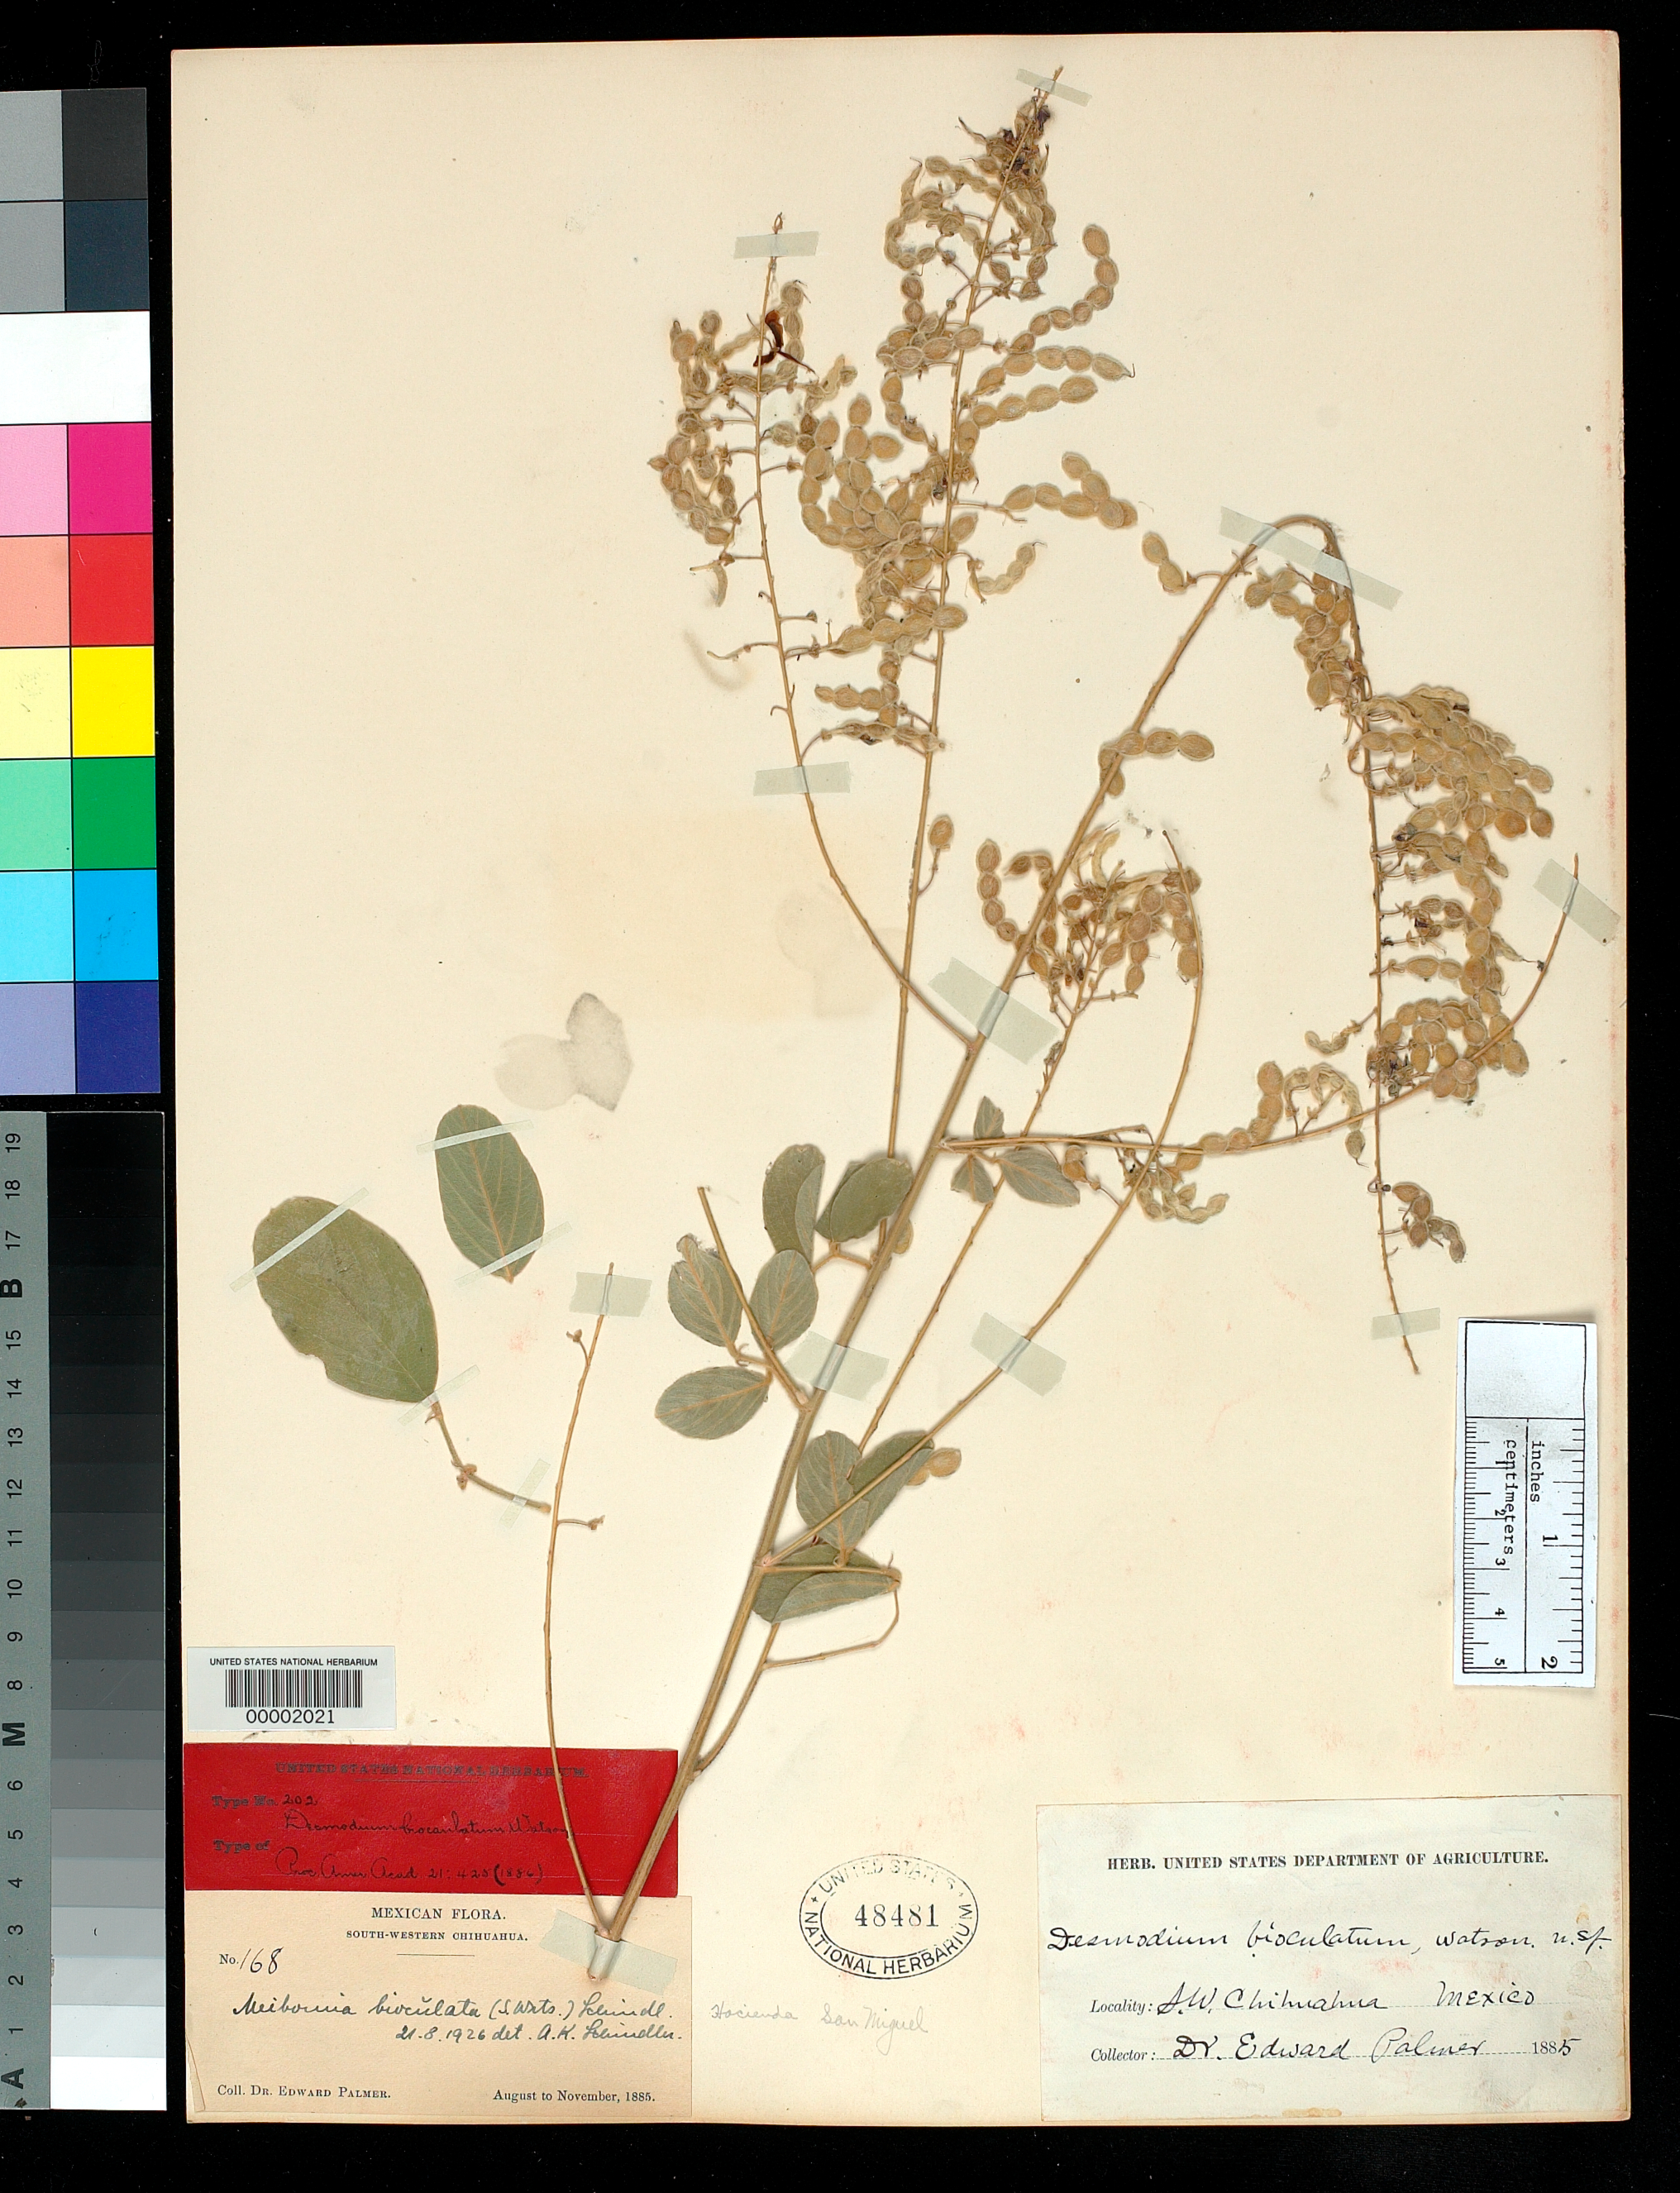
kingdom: Plantae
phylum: Tracheophyta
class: Magnoliopsida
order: Fabales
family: Fabaceae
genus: Desmodium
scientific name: Desmodium bioculatum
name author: S. Watson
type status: Isotype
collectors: E. Palmer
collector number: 168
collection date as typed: Aug 1885 to -- Nov 1885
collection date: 1885-08/1885-11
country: Mexico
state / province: Chihuahua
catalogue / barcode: US 48481